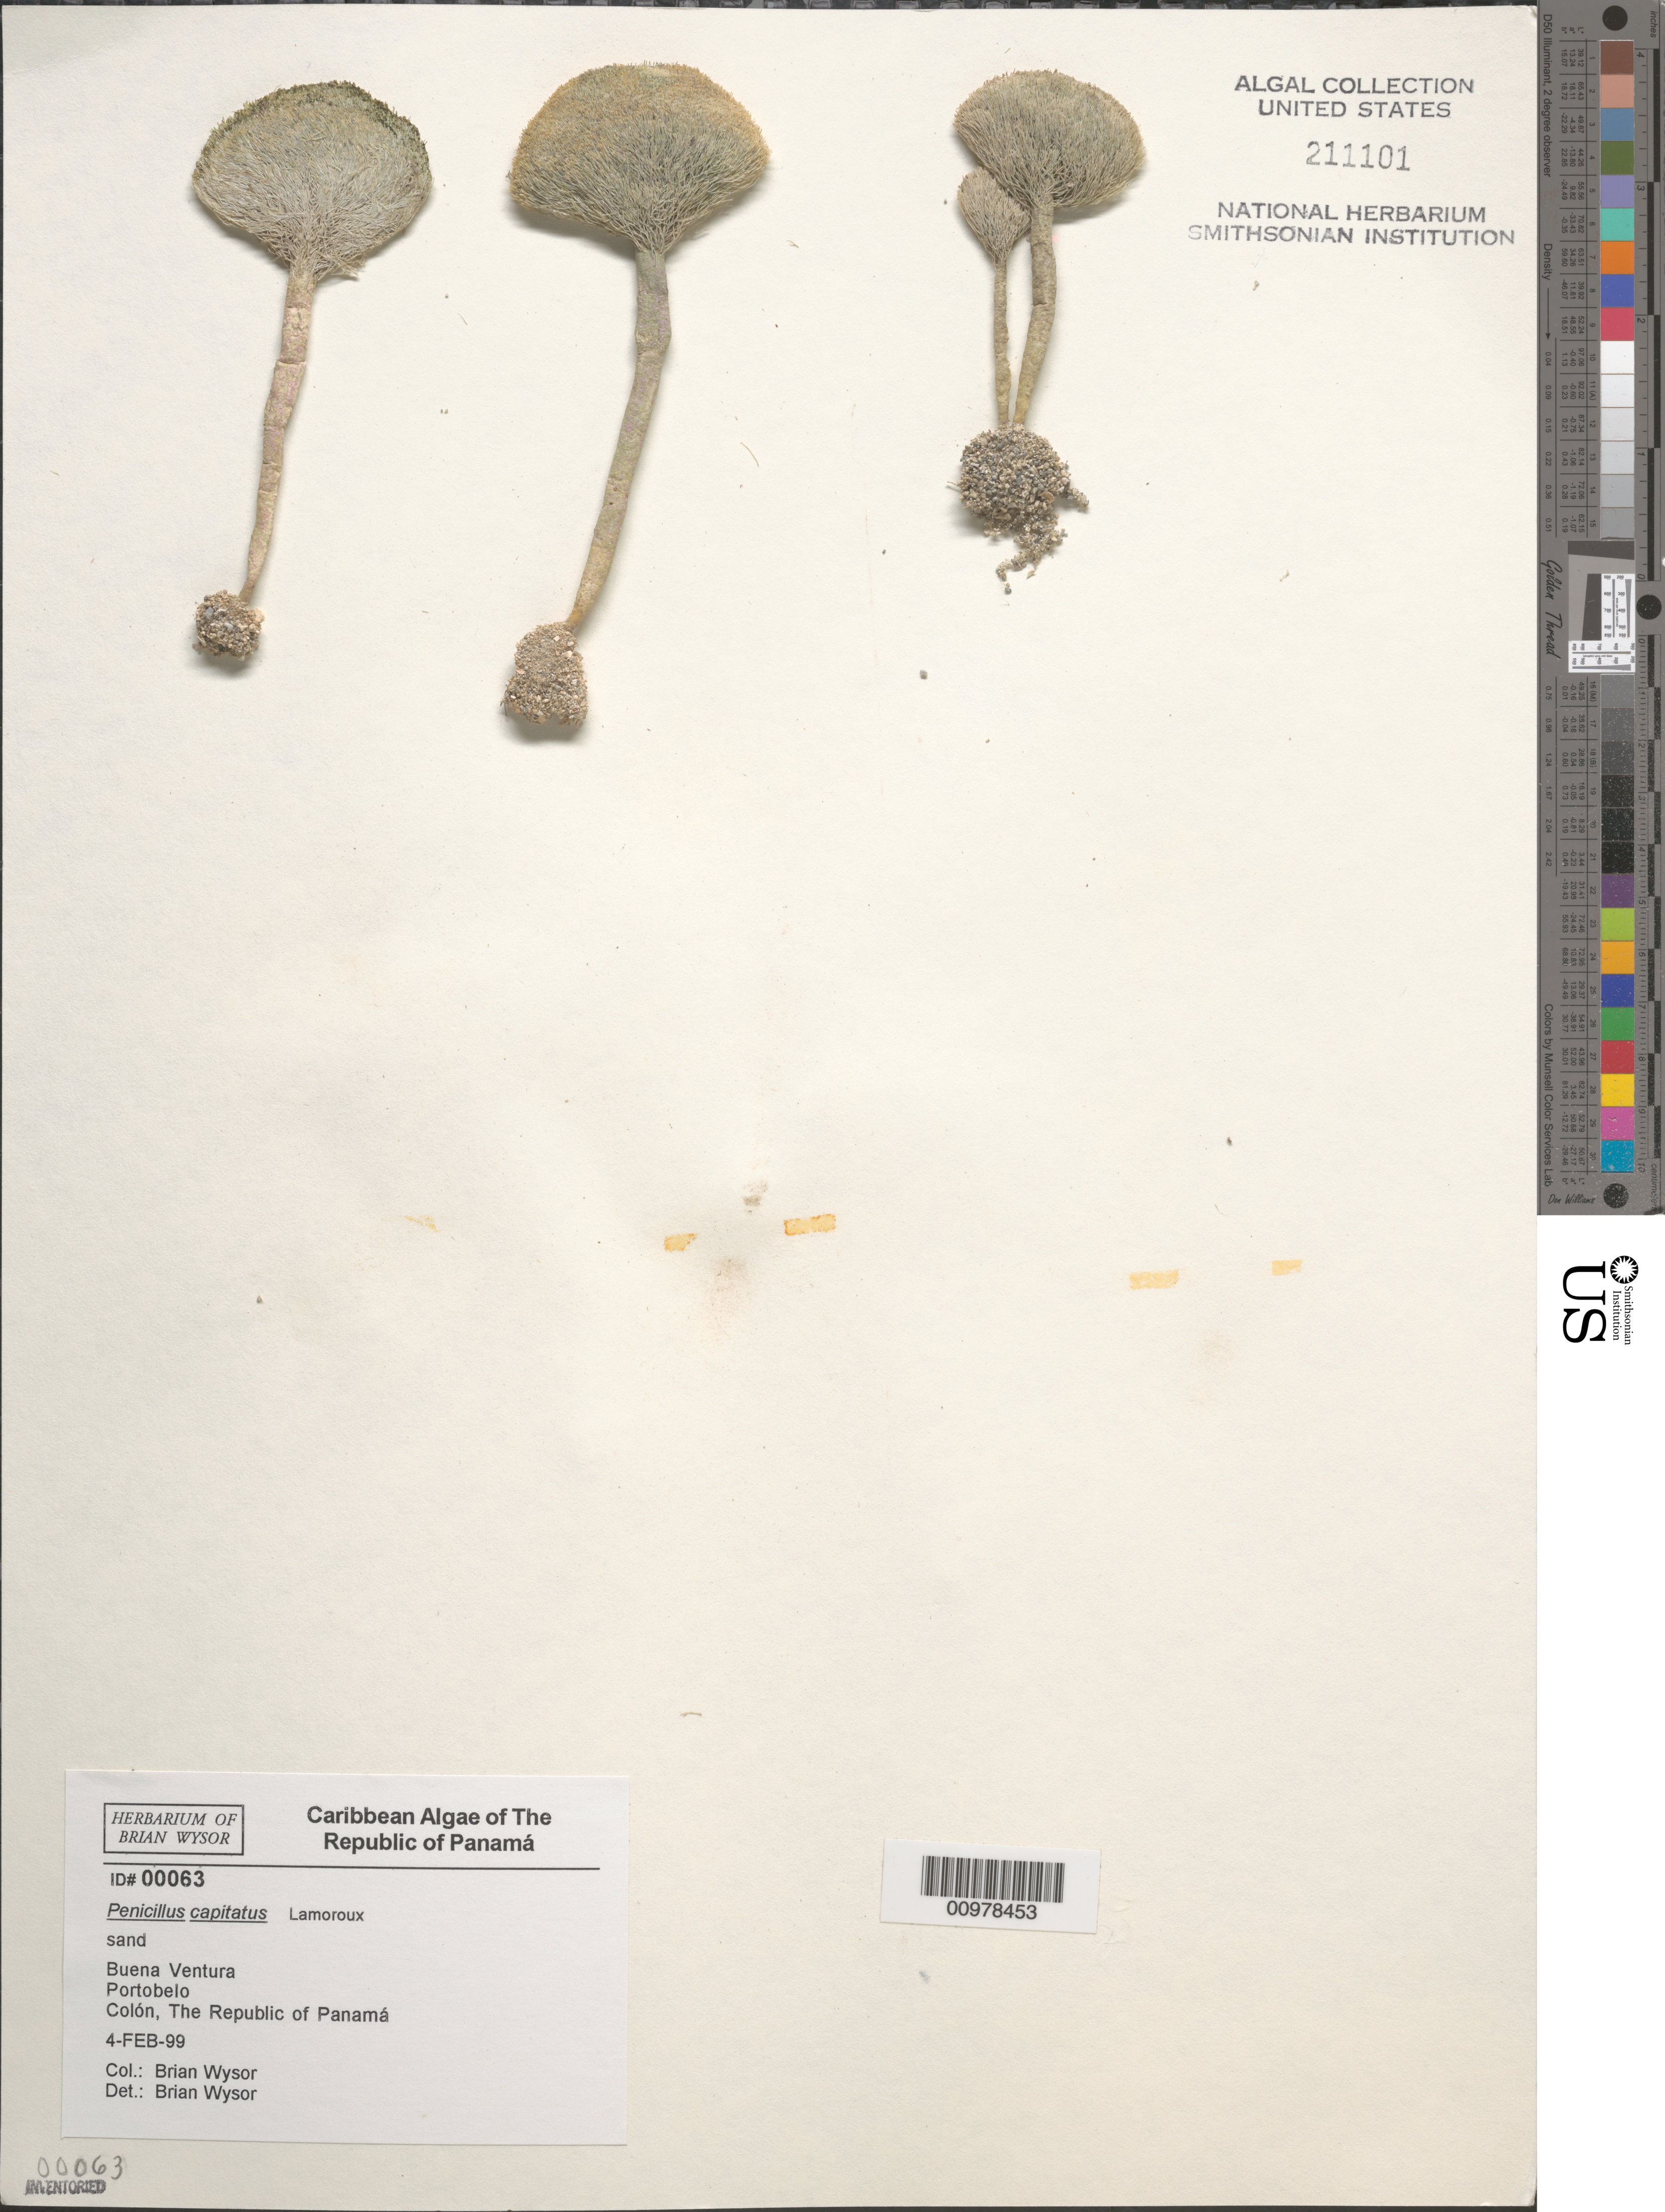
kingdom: Plantae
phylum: Chlorophyta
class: Ulvophyceae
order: Bryopsidales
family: Udoteaceae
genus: Penicillus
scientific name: Penicillus capitatus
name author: Lam.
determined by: Wysor, B.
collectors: B. Wysor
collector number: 00063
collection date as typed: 04 Feb 1999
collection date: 1999-02-04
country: Panama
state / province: Colón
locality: Buena Ventura, Portobelo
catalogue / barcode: US 211101